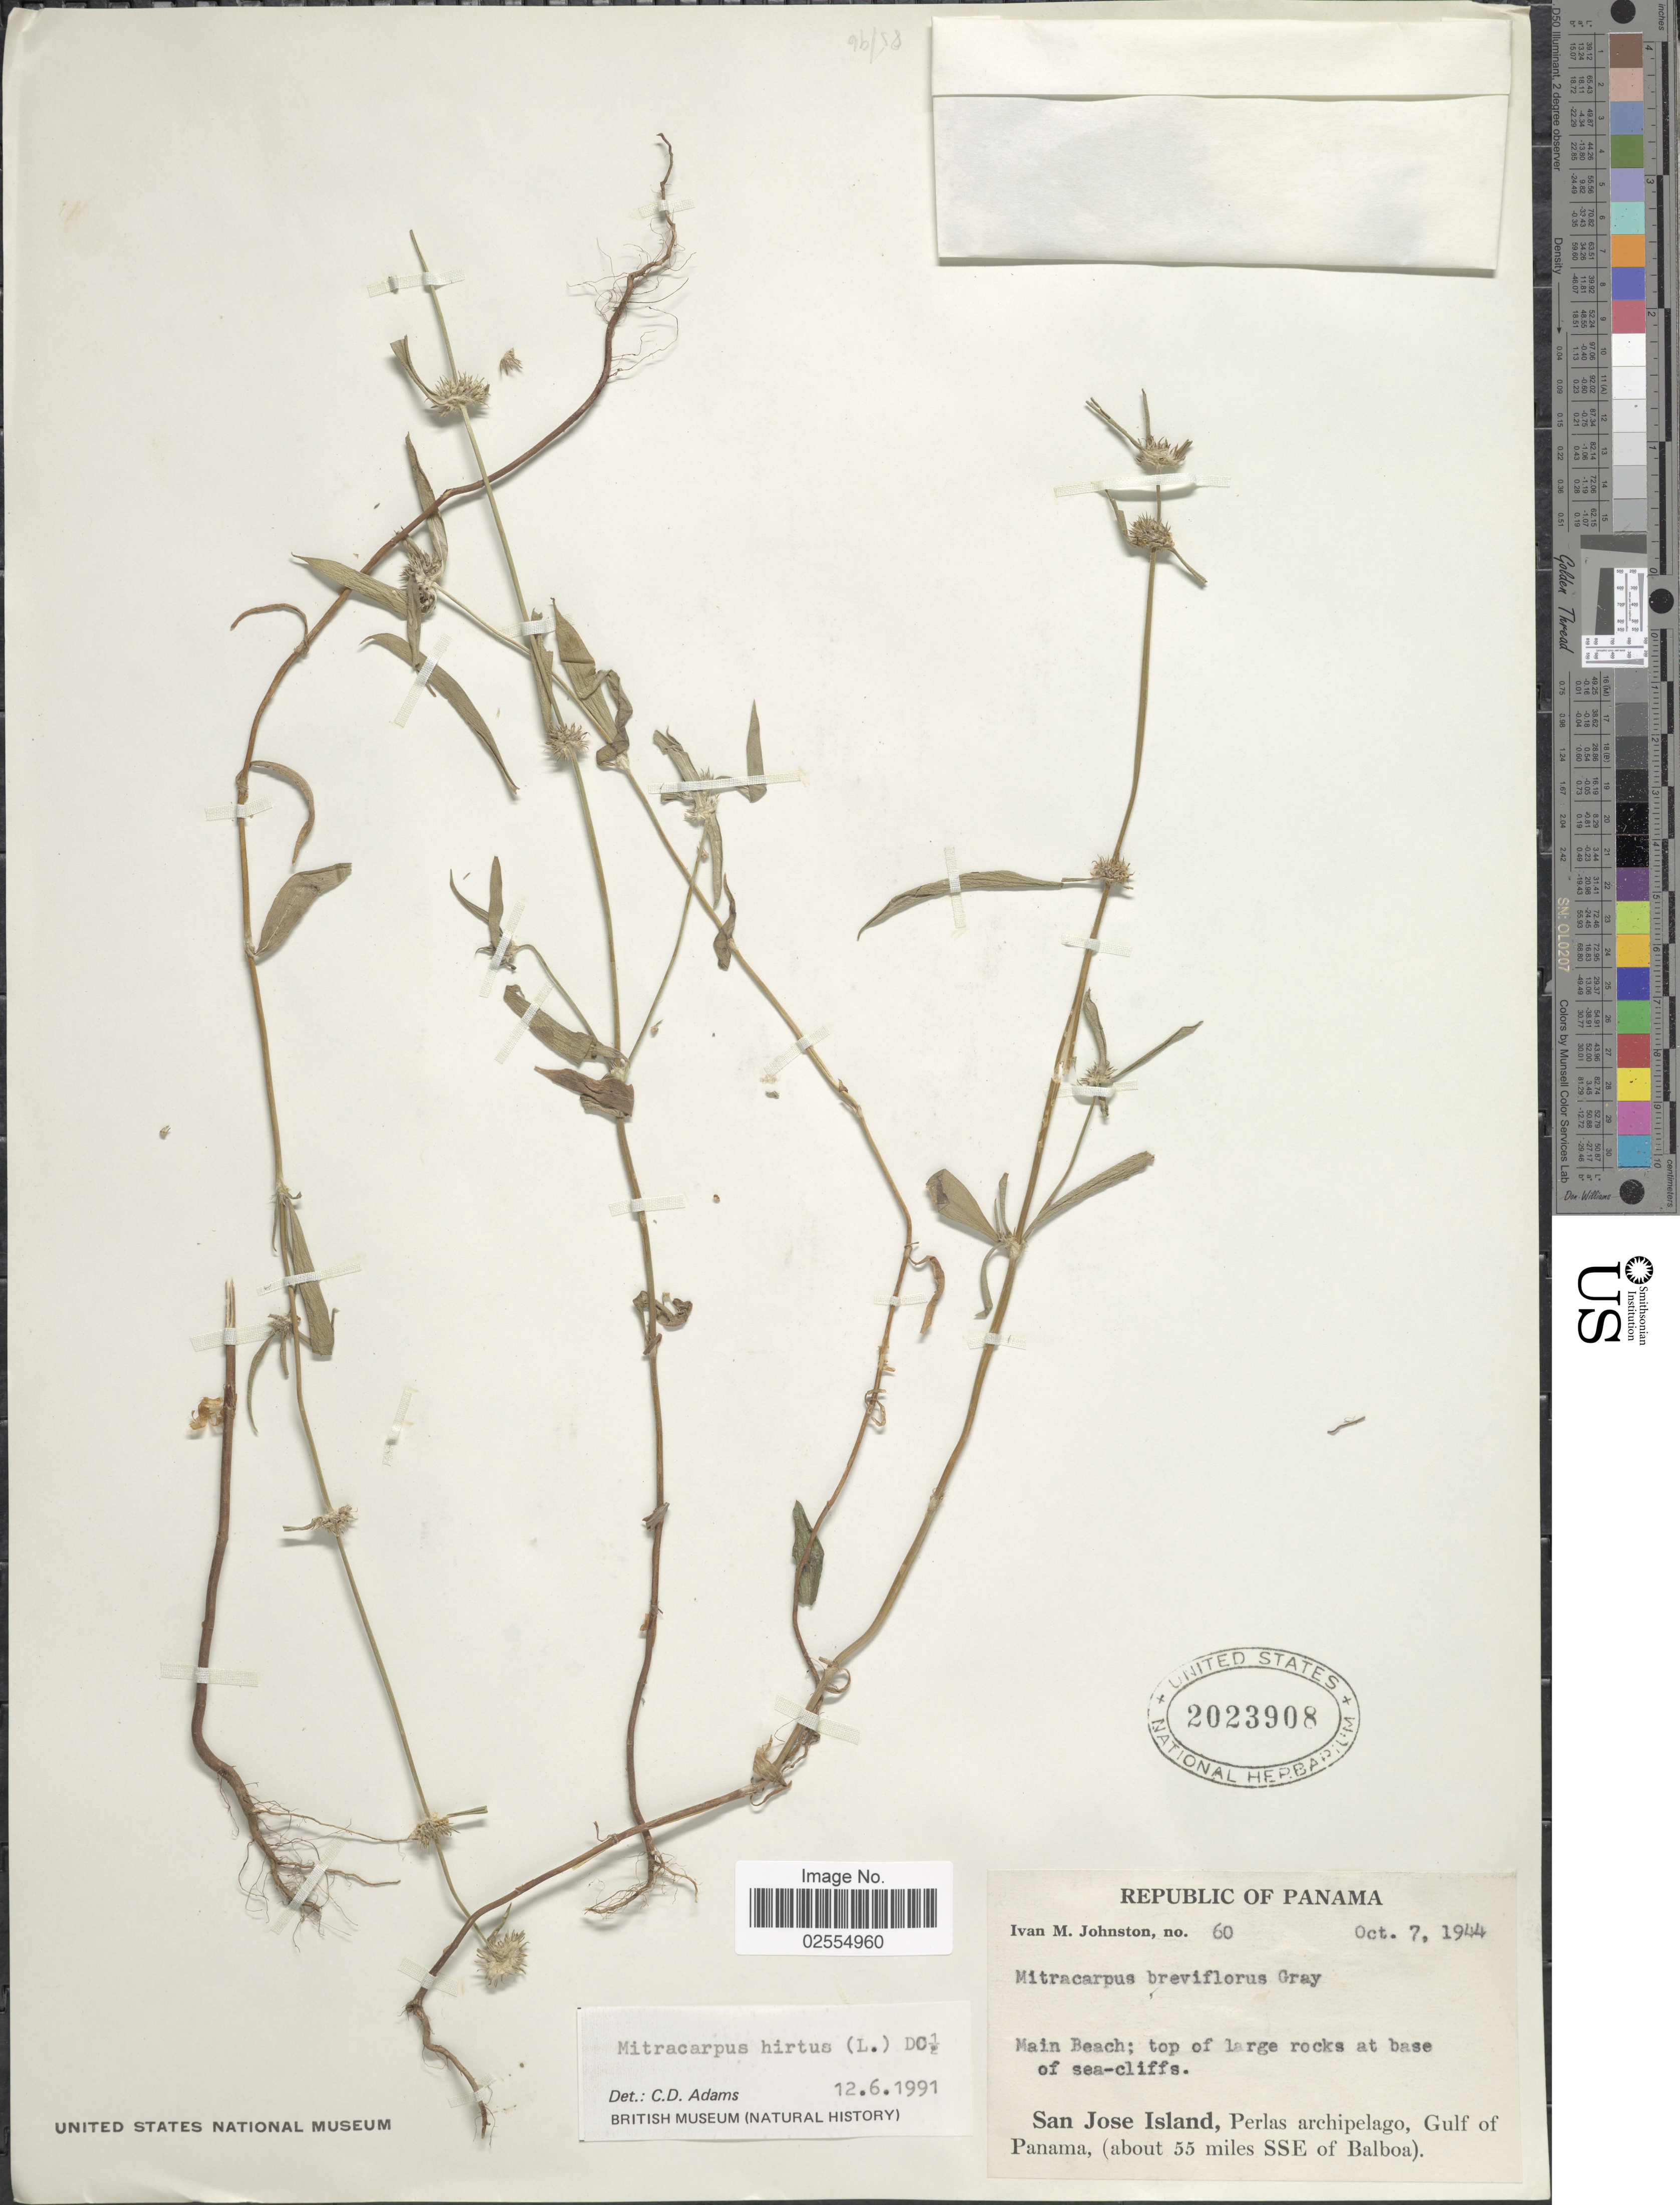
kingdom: Plantae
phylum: Tracheophyta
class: Magnoliopsida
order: Gentianales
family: Rubiaceae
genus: Mitracarpus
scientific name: Mitracarpus hirtus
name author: (L.) DC.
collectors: I.M. Johnston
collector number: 60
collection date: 1944-10-07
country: Panama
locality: San Jose Island, Perlas Archipelago, Gulf of Panama (about 55 miles SSE of Balboa). Main Beach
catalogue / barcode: US 2023908